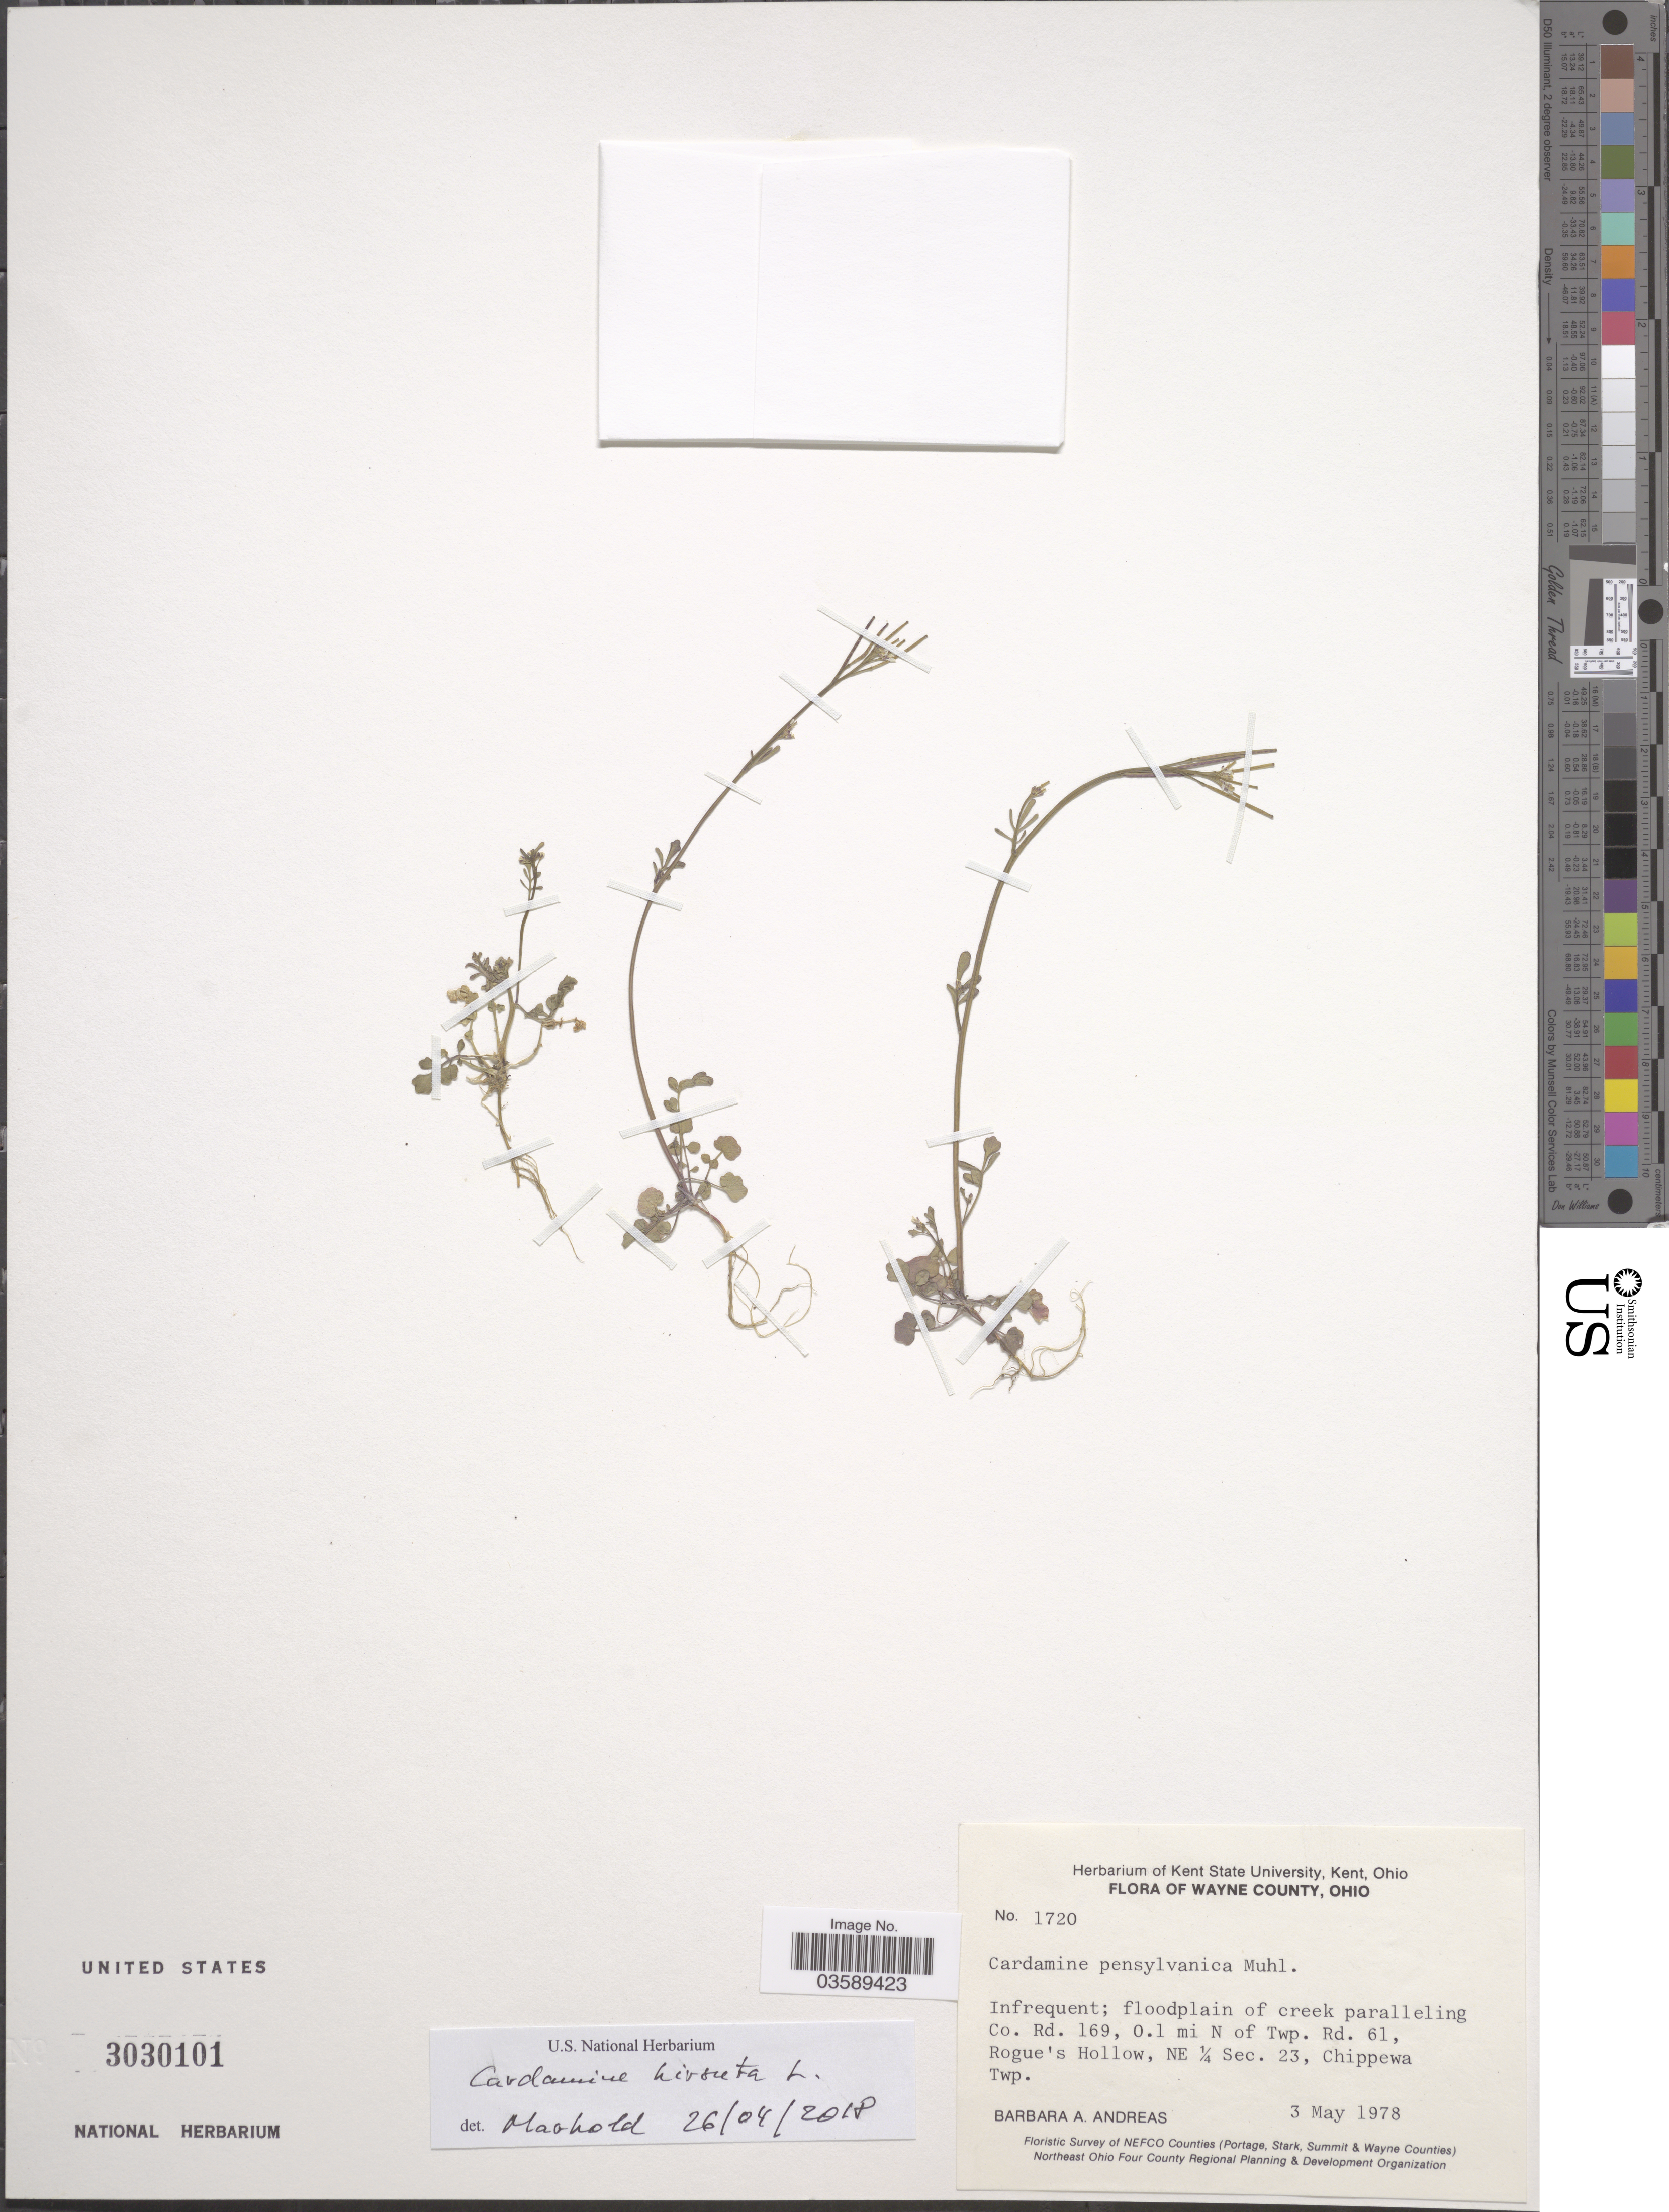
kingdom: Plantae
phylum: Tracheophyta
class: Magnoliopsida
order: Brassicales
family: Brassicaceae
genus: Cardamine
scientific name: Cardamine hirsuta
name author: L.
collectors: B. A. Andreas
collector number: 1720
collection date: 1978-05-03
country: United States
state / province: Ohio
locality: Wayne County. Floodplain of creek paralleling Co. Rd. 169, 0.1 mi N of Twp. Rd. 61, Rogue's Hollow, NE ¼ sec. 23, Chippewa Twp.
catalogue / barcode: US 3030101